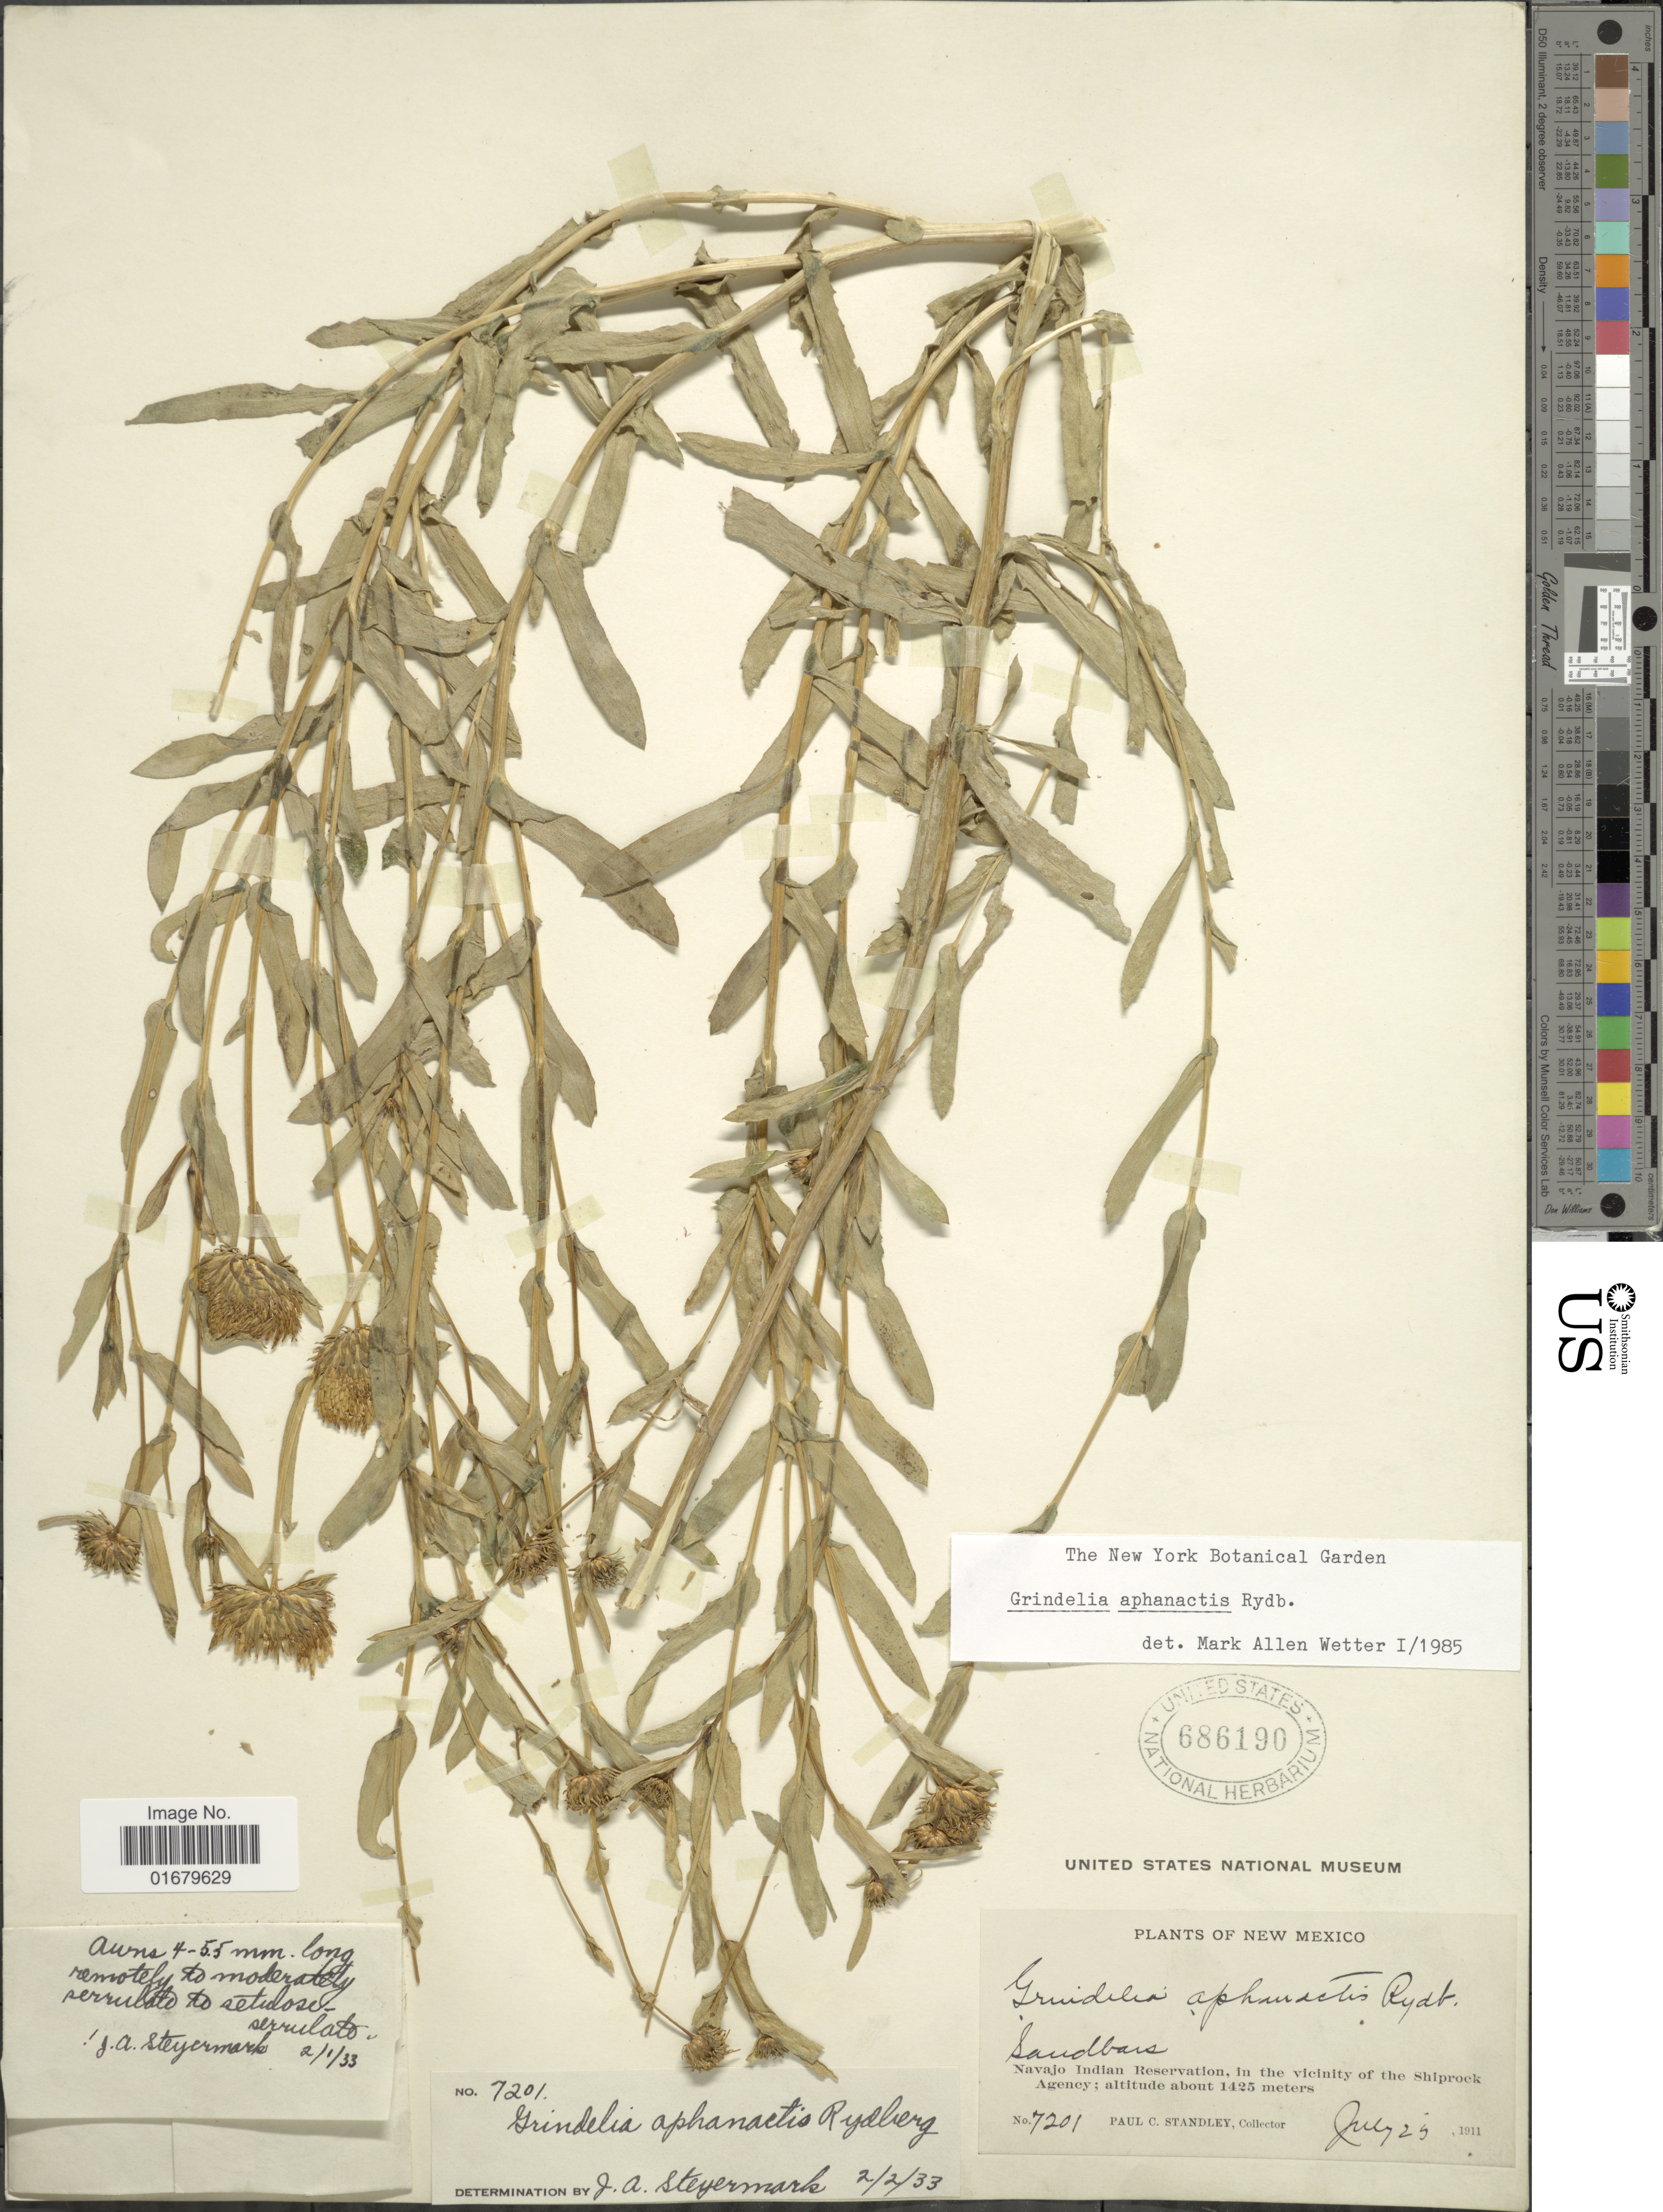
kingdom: Plantae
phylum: Tracheophyta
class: Magnoliopsida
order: Asterales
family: Asteraceae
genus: Grindelia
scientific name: Grindelia aphanactis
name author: Rydb.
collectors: P. C. Standley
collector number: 7201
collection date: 1911-07-25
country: United States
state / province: New Mexico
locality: Navajo Indian Reservation, in the vicinity of the Shiprock Agency.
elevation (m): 1425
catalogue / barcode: US 686190